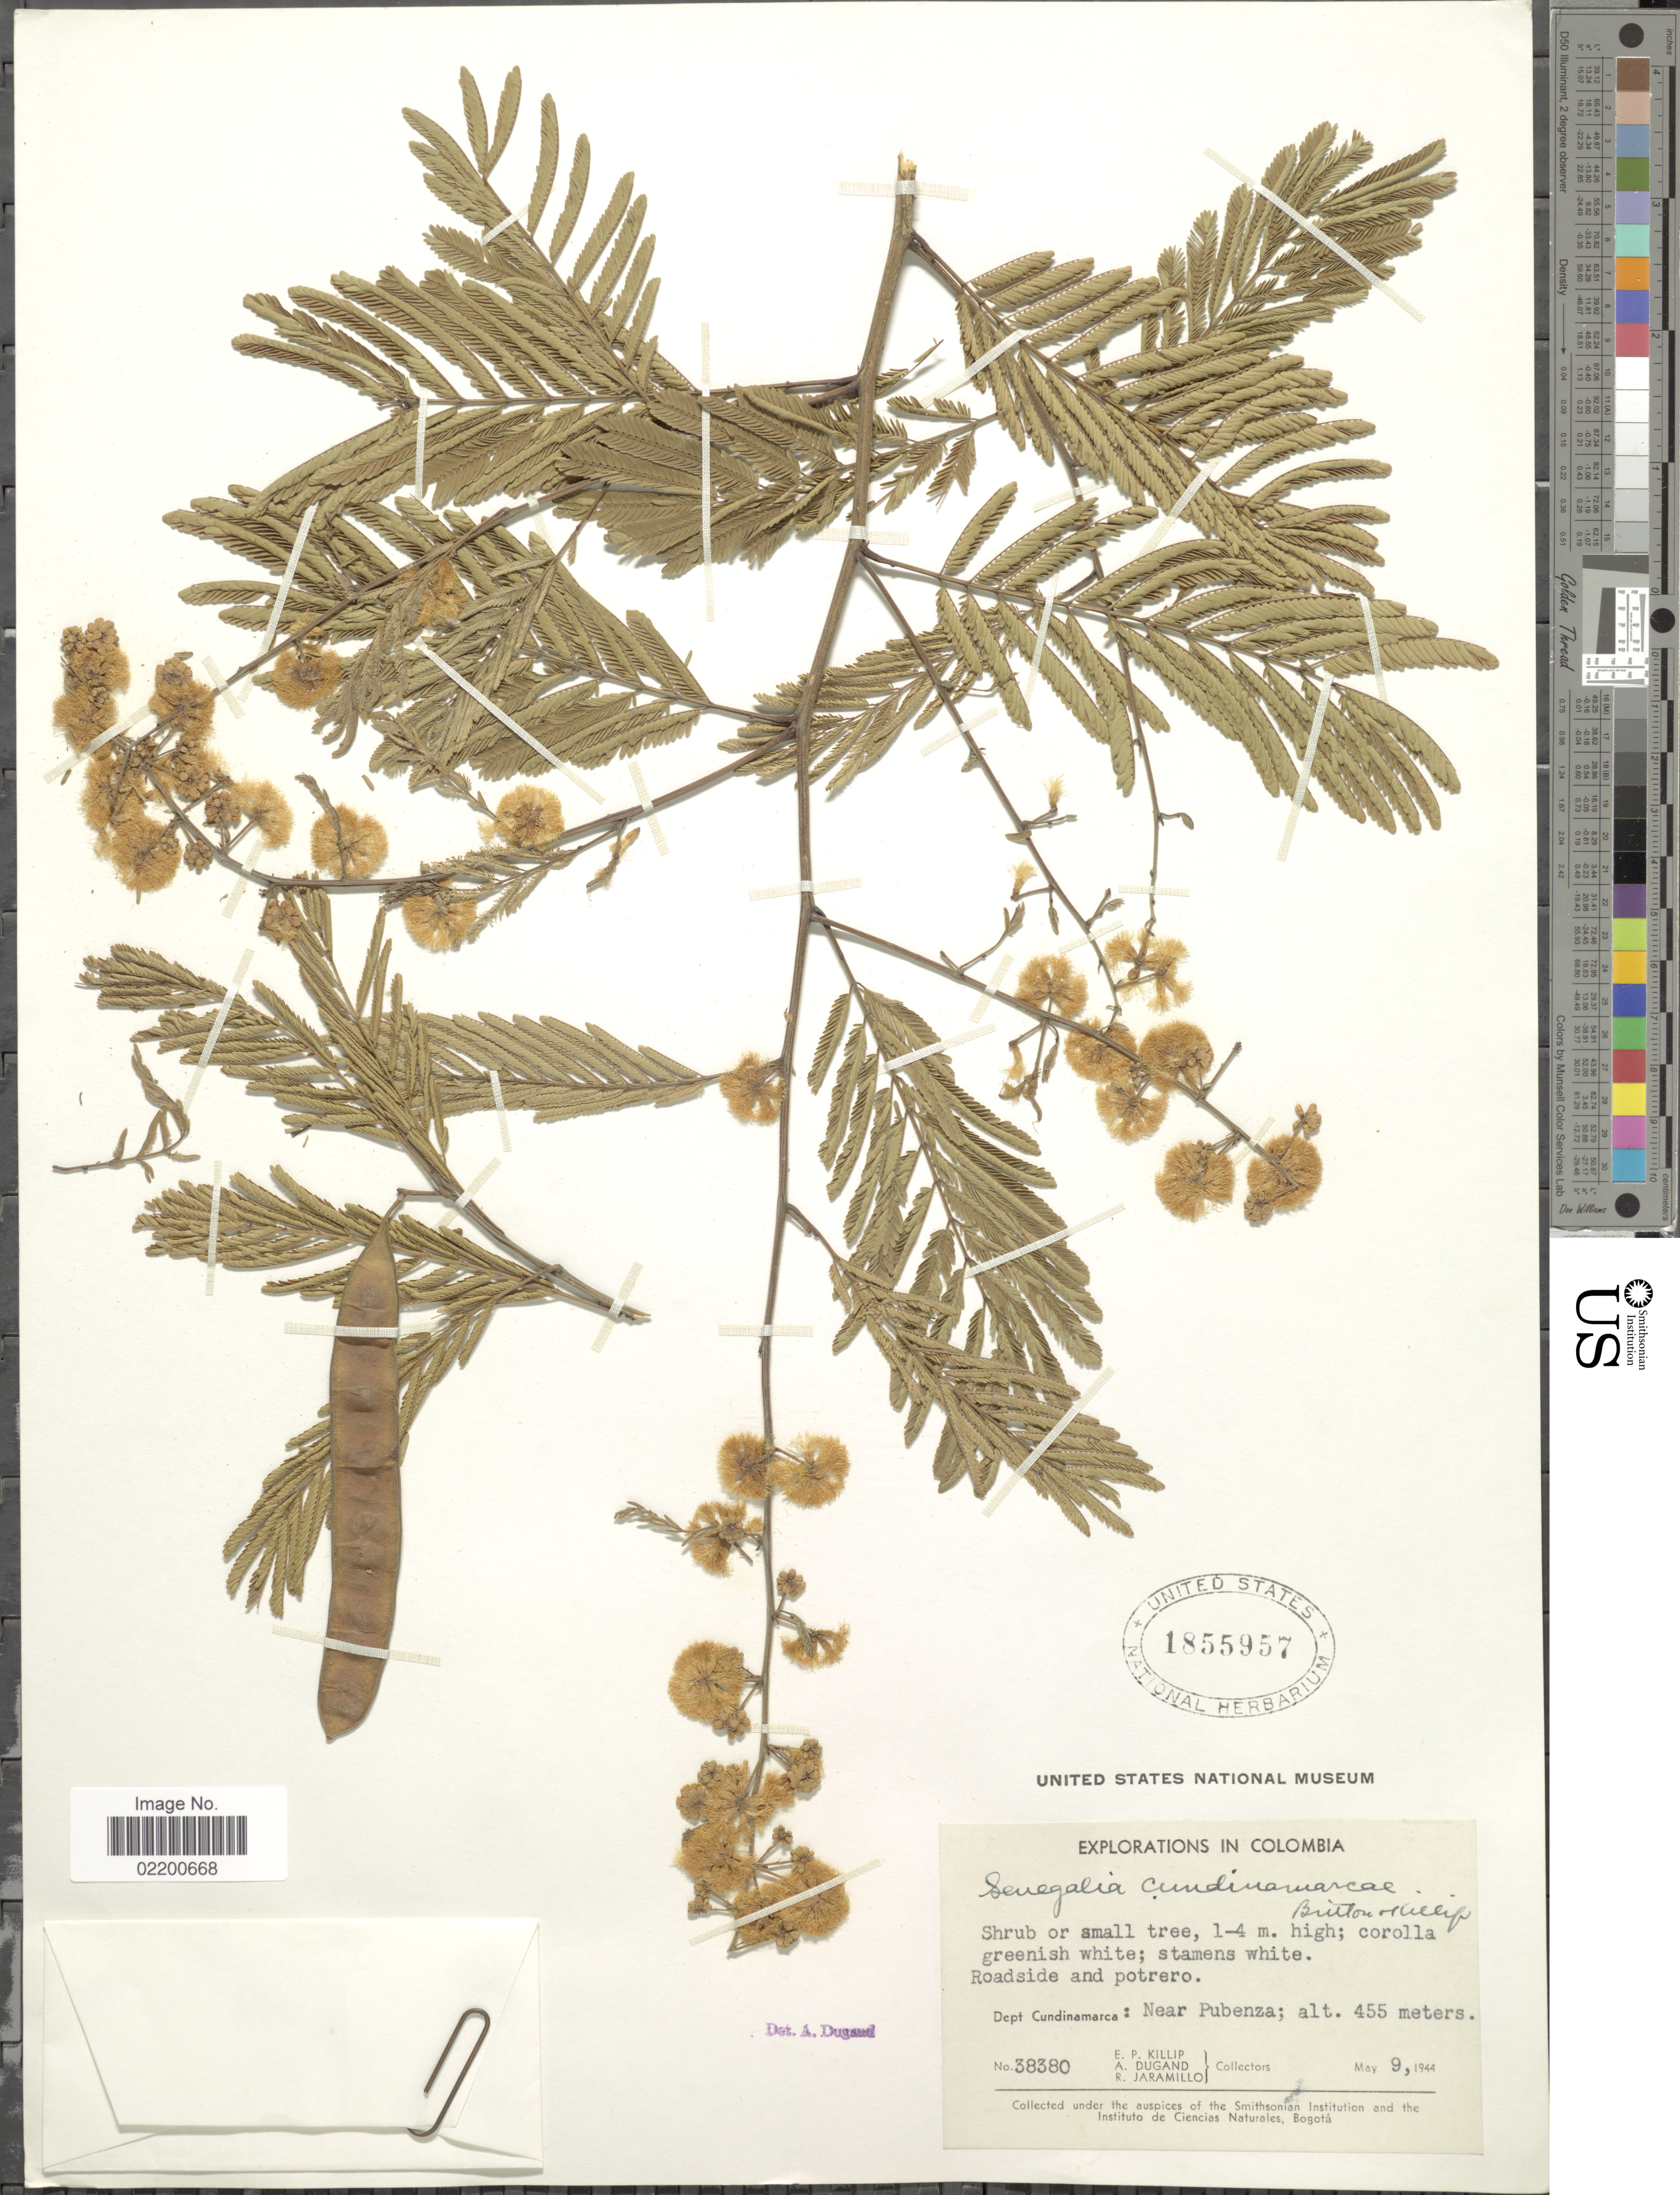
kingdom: Plantae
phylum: Tracheophyta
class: Magnoliopsida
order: Fabales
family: Fabaceae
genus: Senegalia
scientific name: Senegalia cundinamarcae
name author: Britton & Killip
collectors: E. P. Killip, A. Dugand & R. Jaramillo M.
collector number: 38380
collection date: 1944-05-09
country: Colombia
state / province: Cundinamarca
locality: Dept. Cundinamarca: Near Pubenza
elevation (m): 455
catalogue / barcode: US 1855957